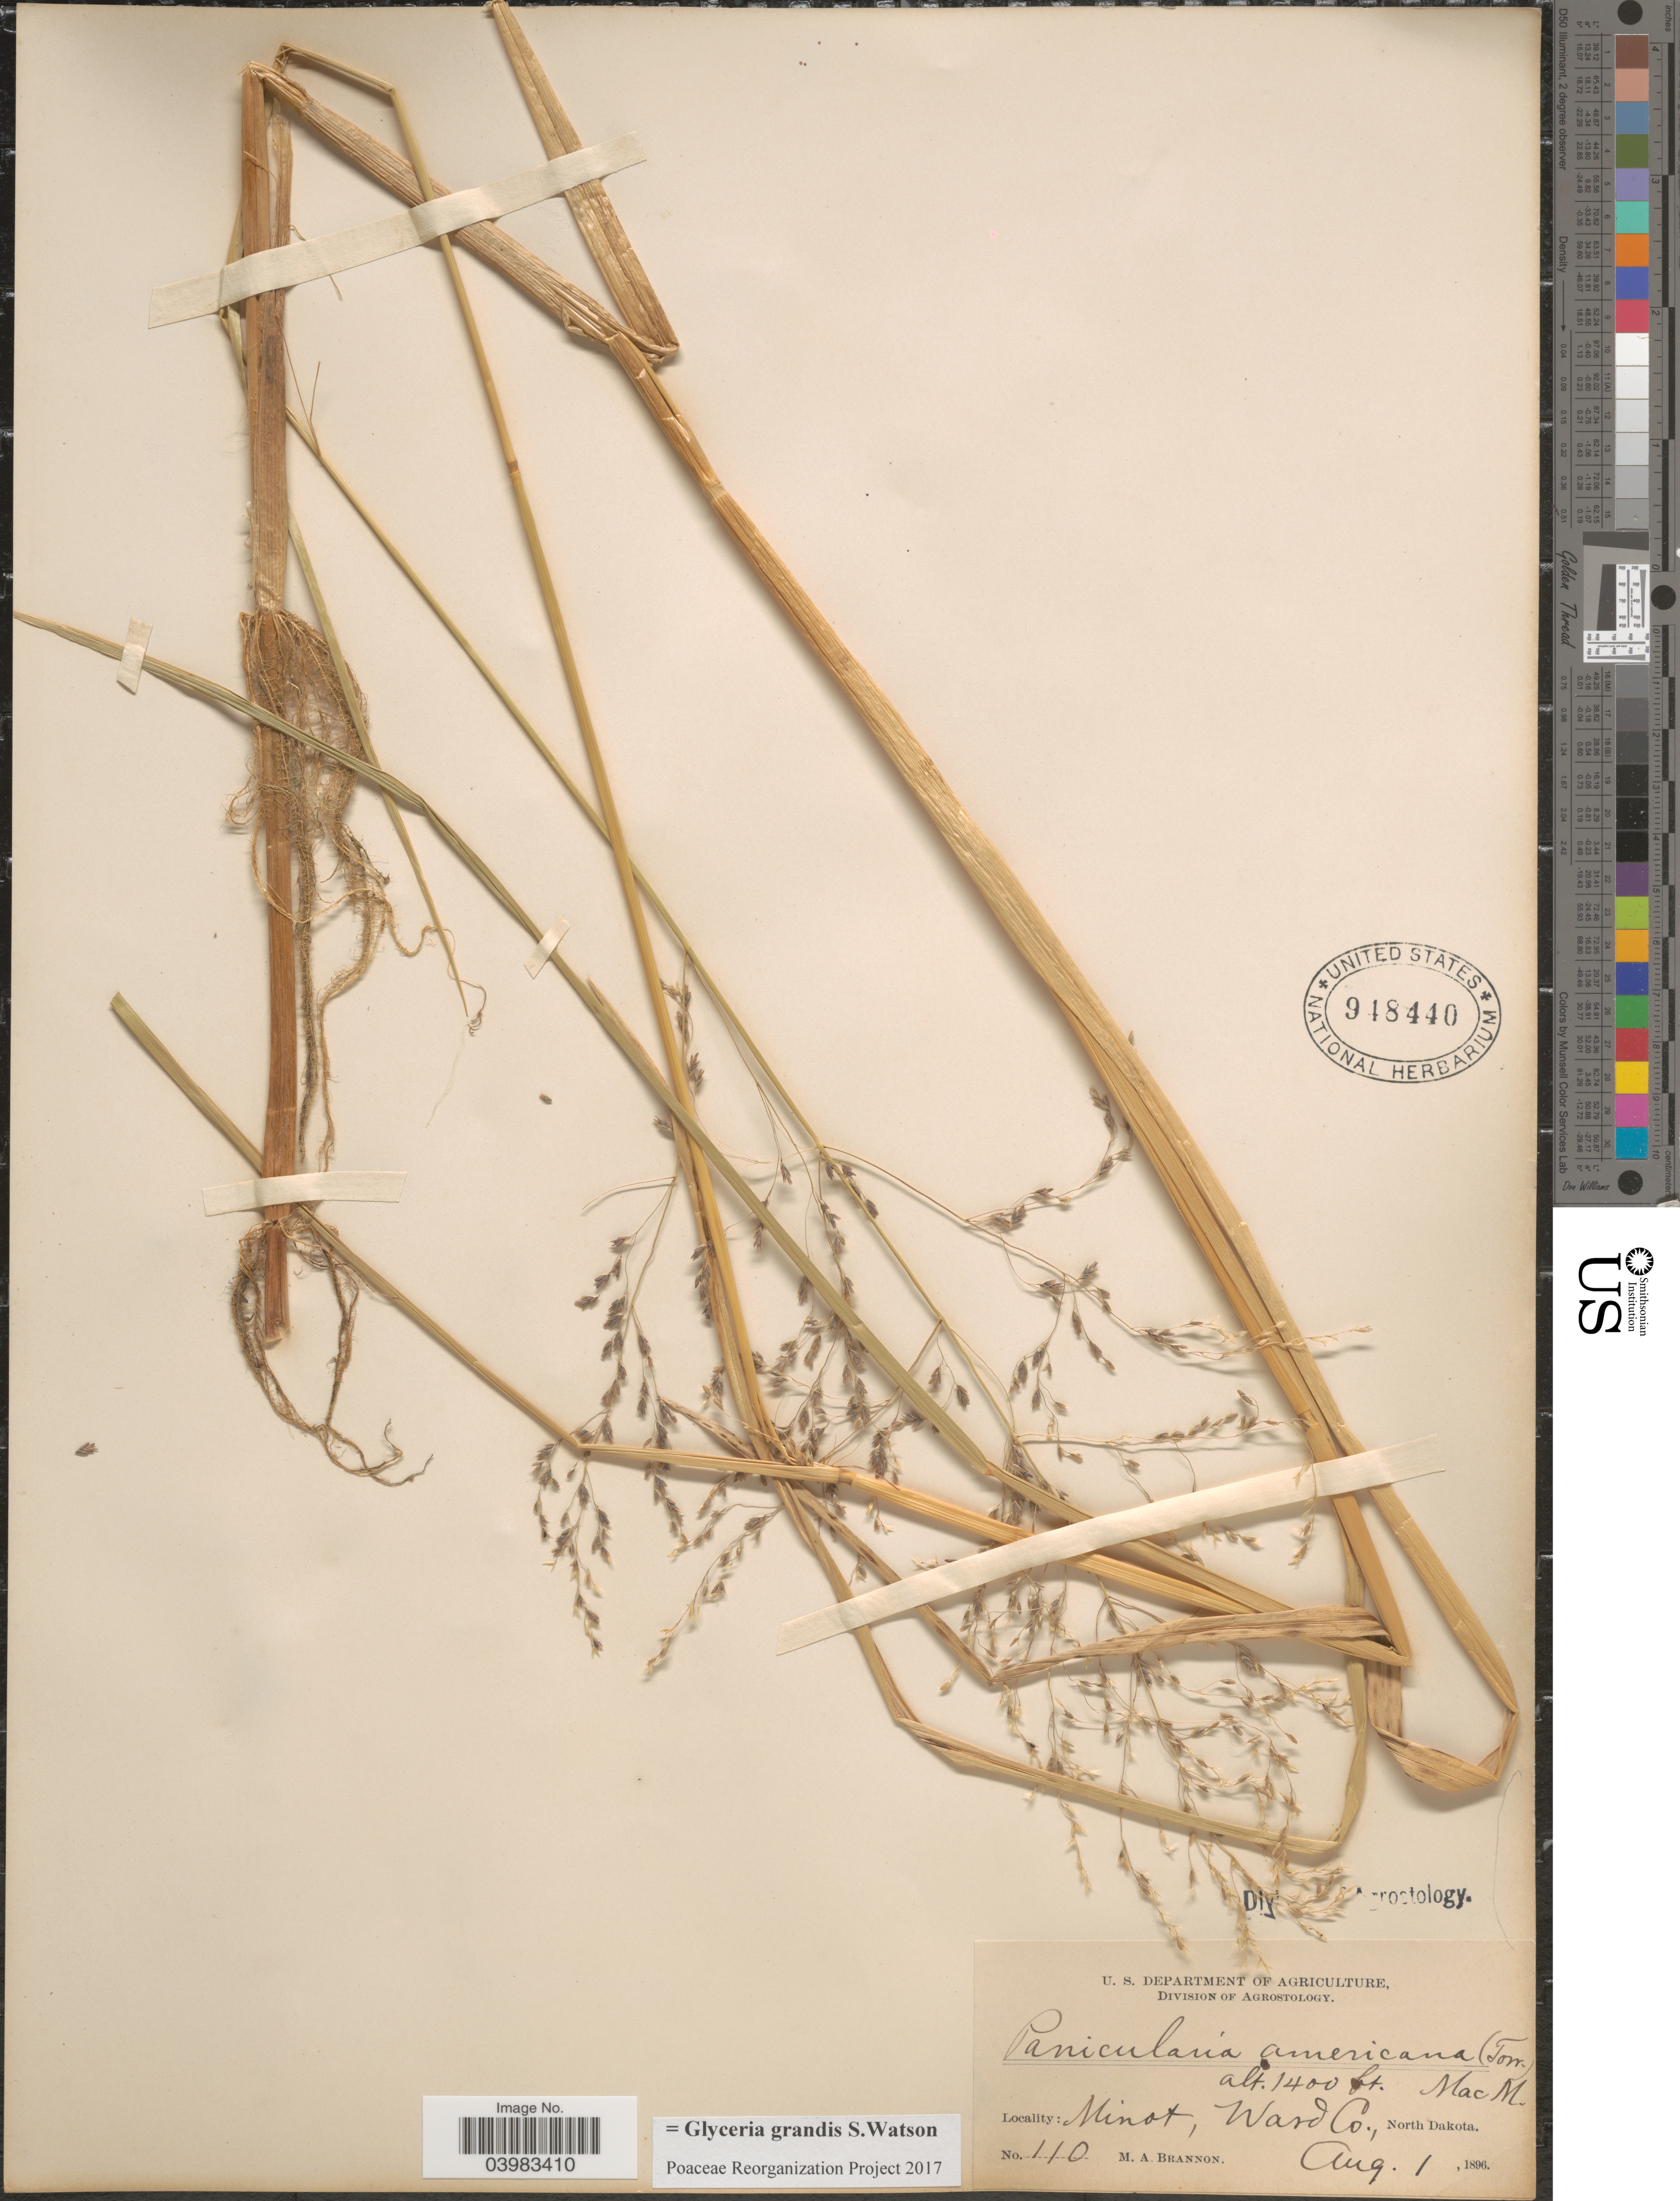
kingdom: Plantae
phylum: Tracheophyta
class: Liliopsida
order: Poales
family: Poaceae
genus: Glyceria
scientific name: Glyceria grandis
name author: S. Watson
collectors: M. Brannon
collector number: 110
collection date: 1896-08-01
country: United States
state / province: North Dakota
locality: Minot, Ward Co.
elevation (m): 427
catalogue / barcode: US 948440